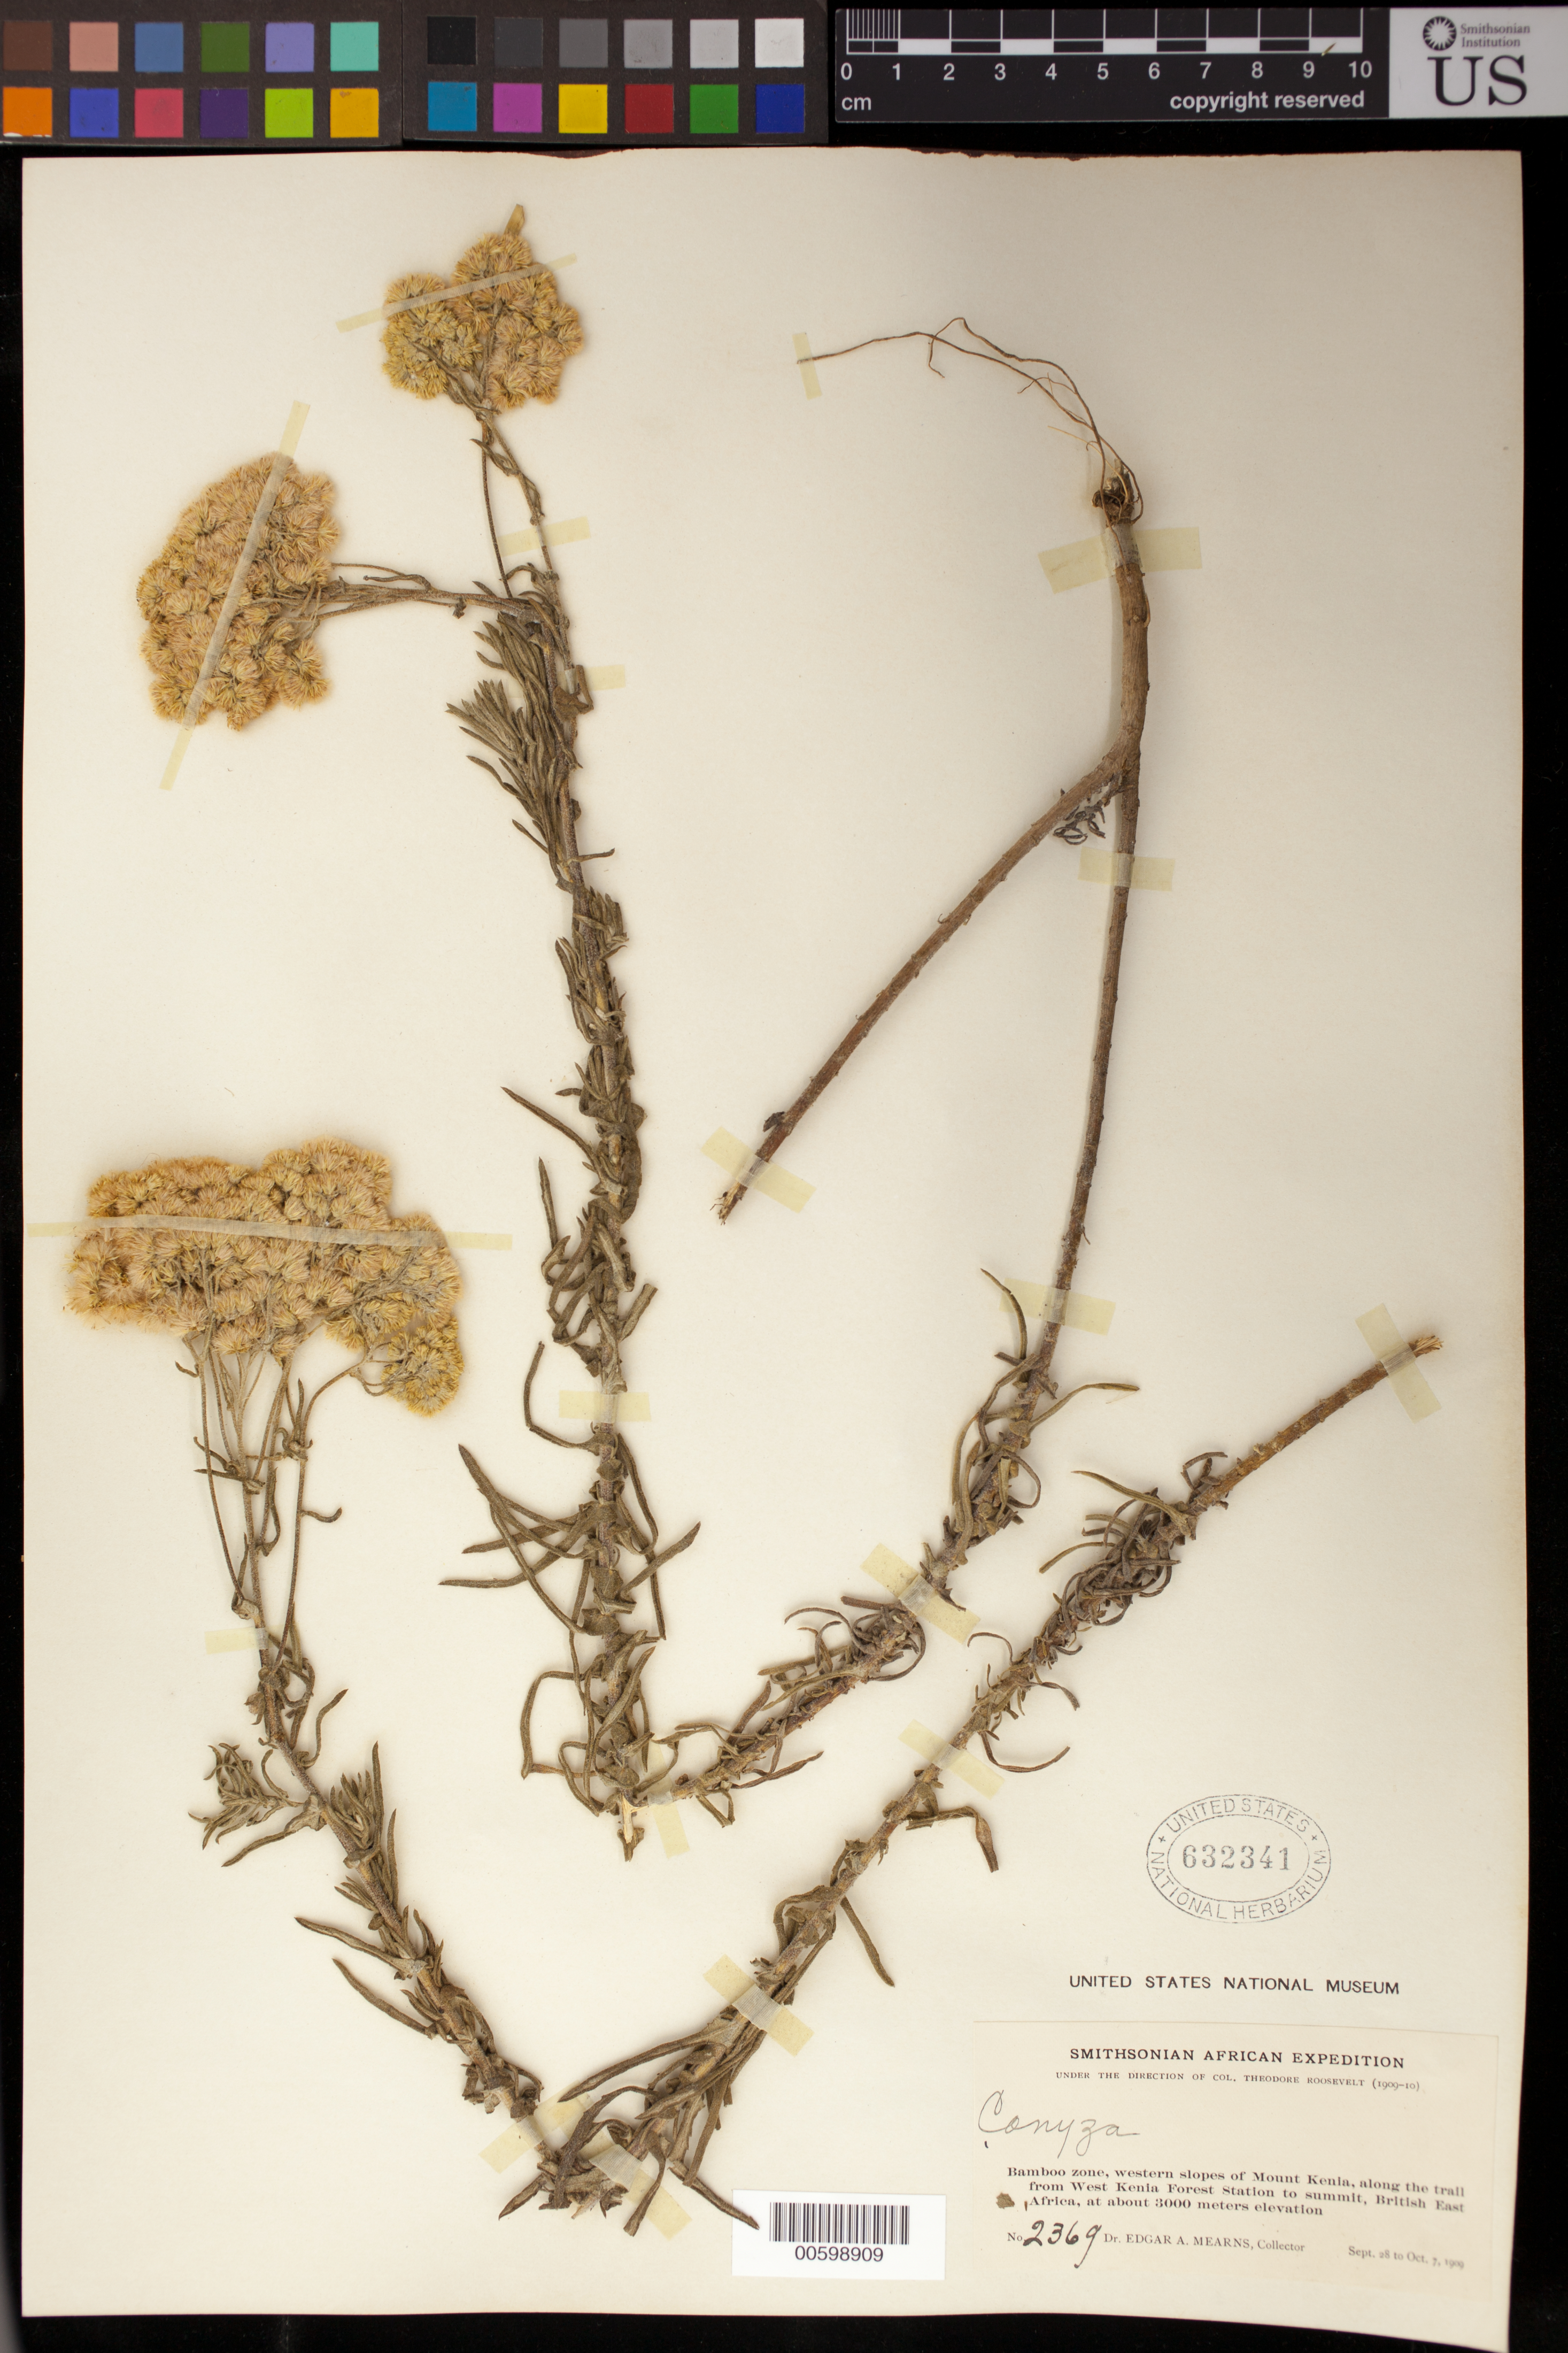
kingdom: Plantae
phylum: Tracheophyta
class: Magnoliopsida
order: Asterales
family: Asteraceae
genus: Conyza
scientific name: Conyza sp.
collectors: E. A. Mearns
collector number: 2369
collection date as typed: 28 Sep 1909 to 07 Oct 1909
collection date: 1909-09-28/1909-10-07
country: Kenya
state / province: Nyeri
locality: Bamboo zone, Western slopes of Mount Kenya, along the trail from West Kenya Forest Station to summit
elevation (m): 3000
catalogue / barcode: US 632341